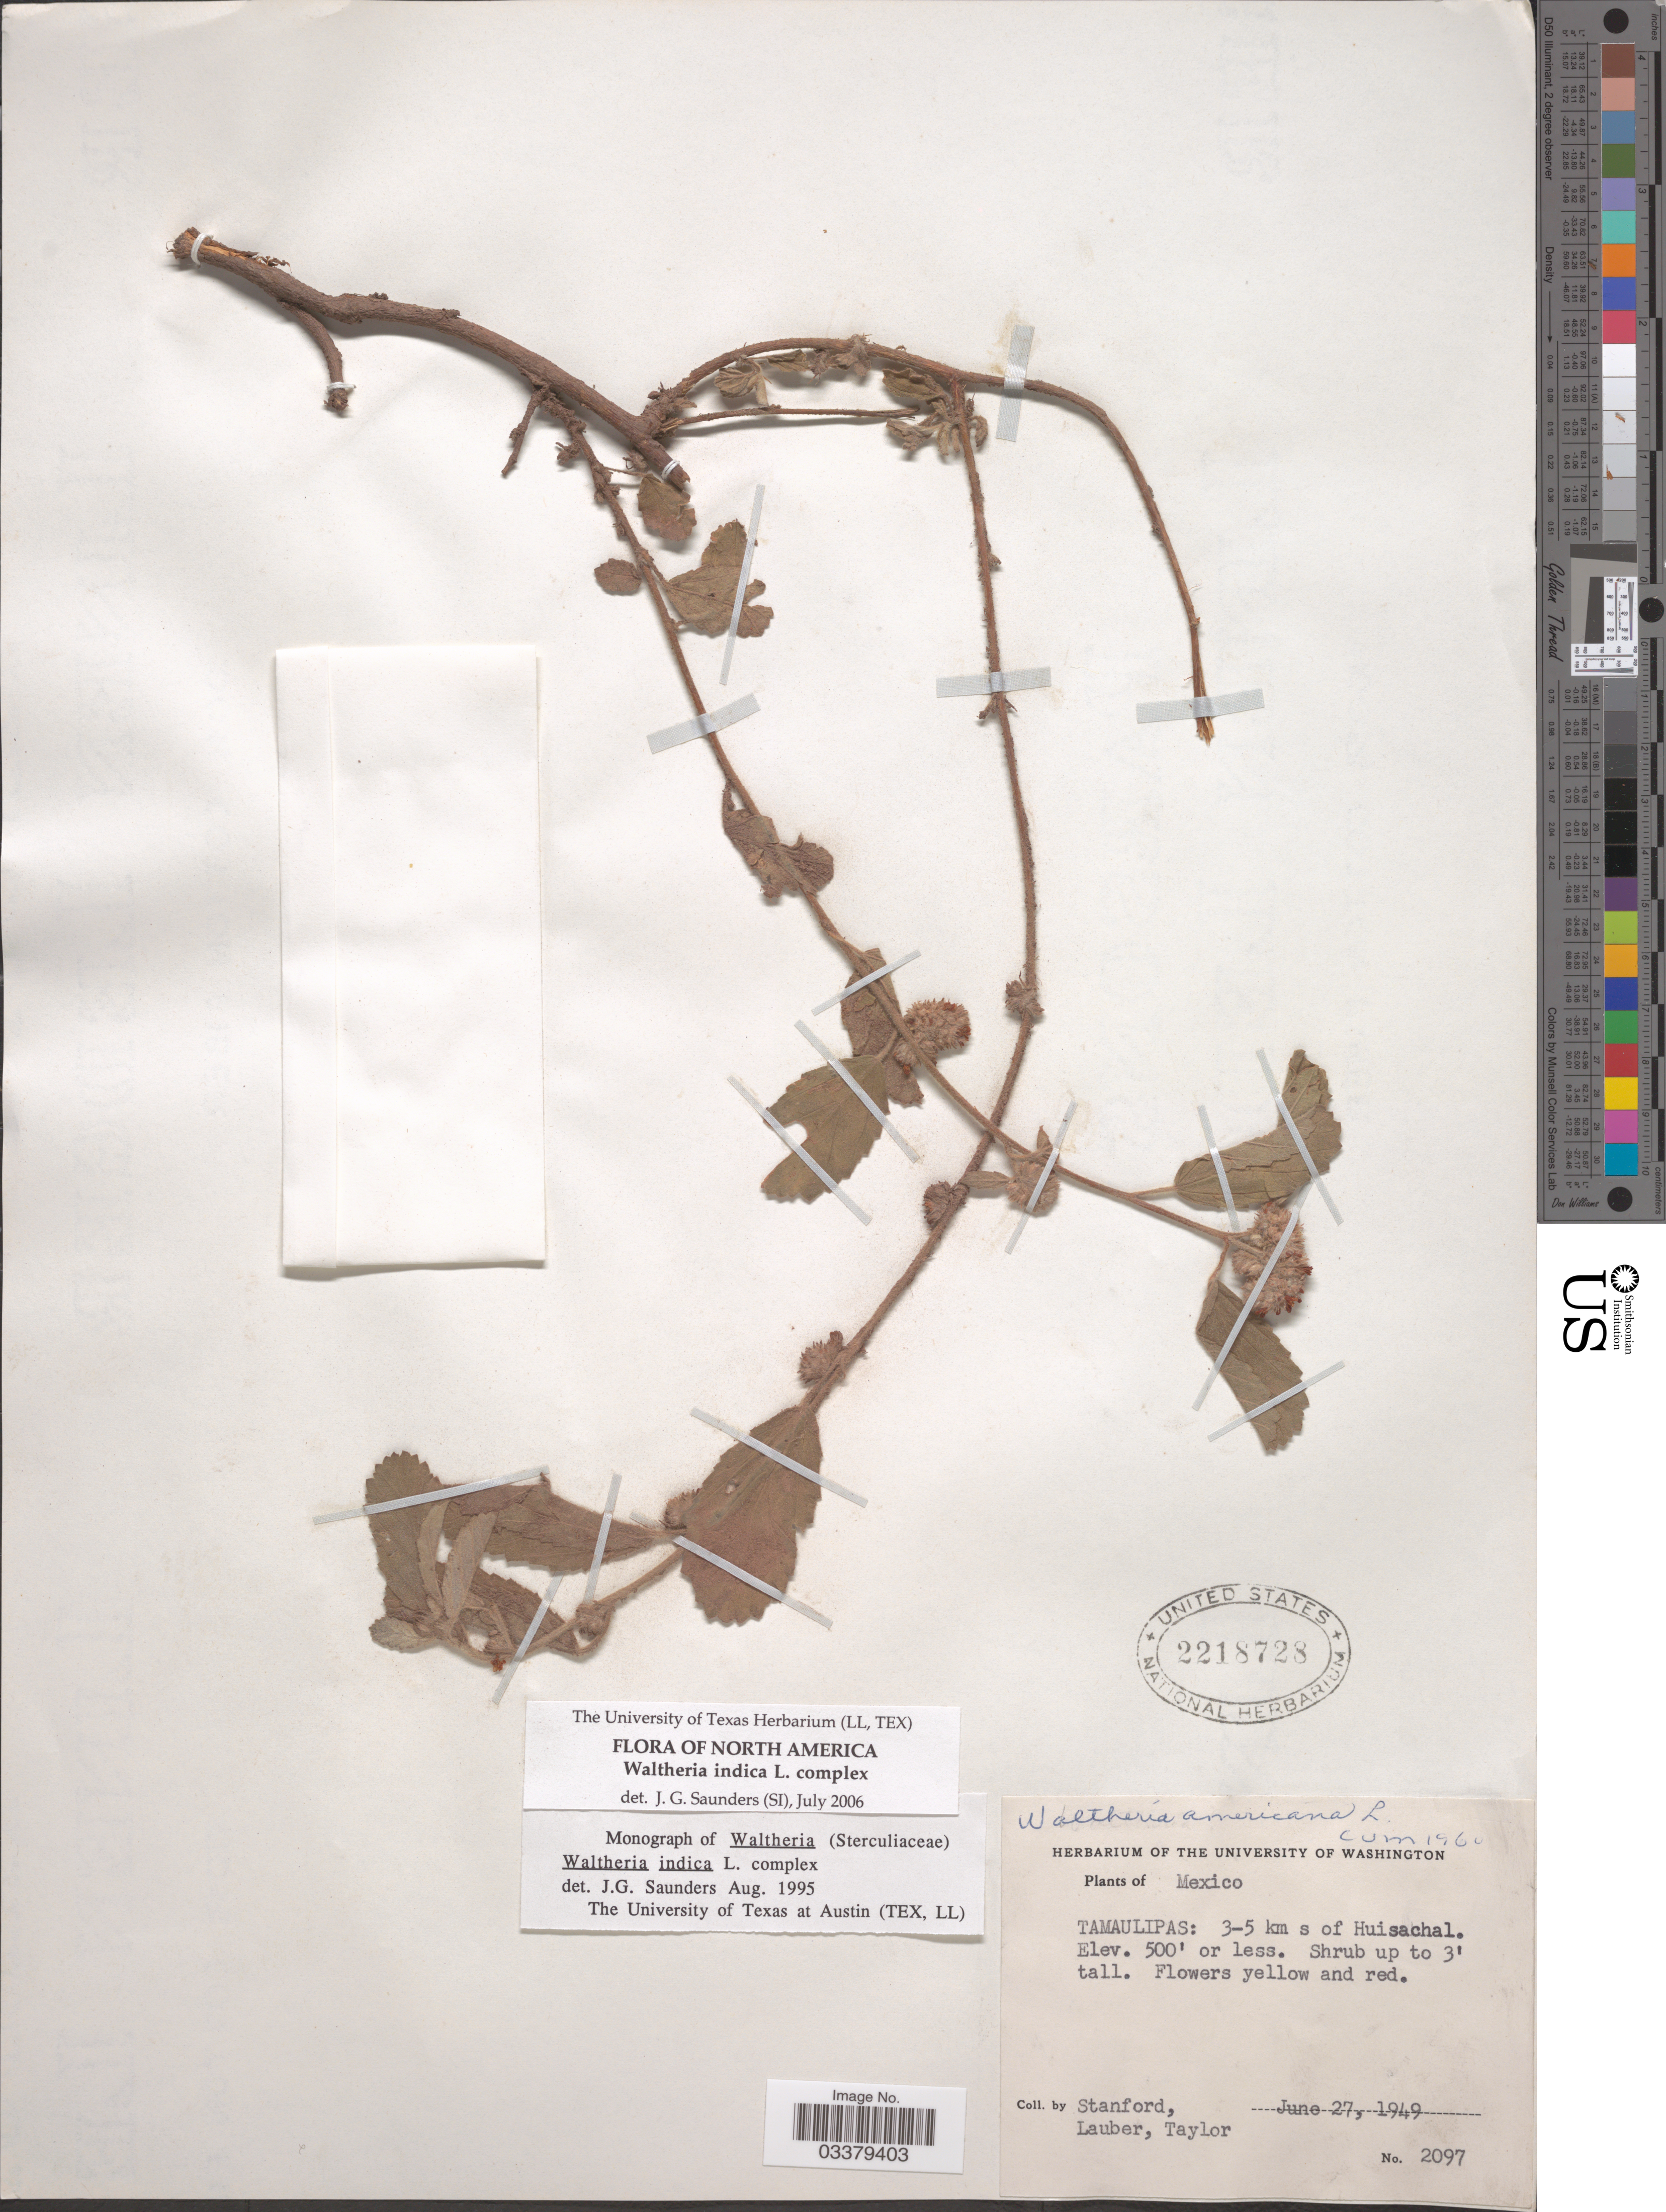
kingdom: Plantae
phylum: Tracheophyta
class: Magnoliopsida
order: Malvales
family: Malvaceae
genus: Waltheria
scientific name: Waltheria indica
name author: L.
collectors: -. Stanford, Lauber, -- & -- Taylor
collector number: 2097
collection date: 1949-06-27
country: Mexico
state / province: Tamaulipas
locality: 3-5 km s of Huisachal.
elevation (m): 152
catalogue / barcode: US 2218728